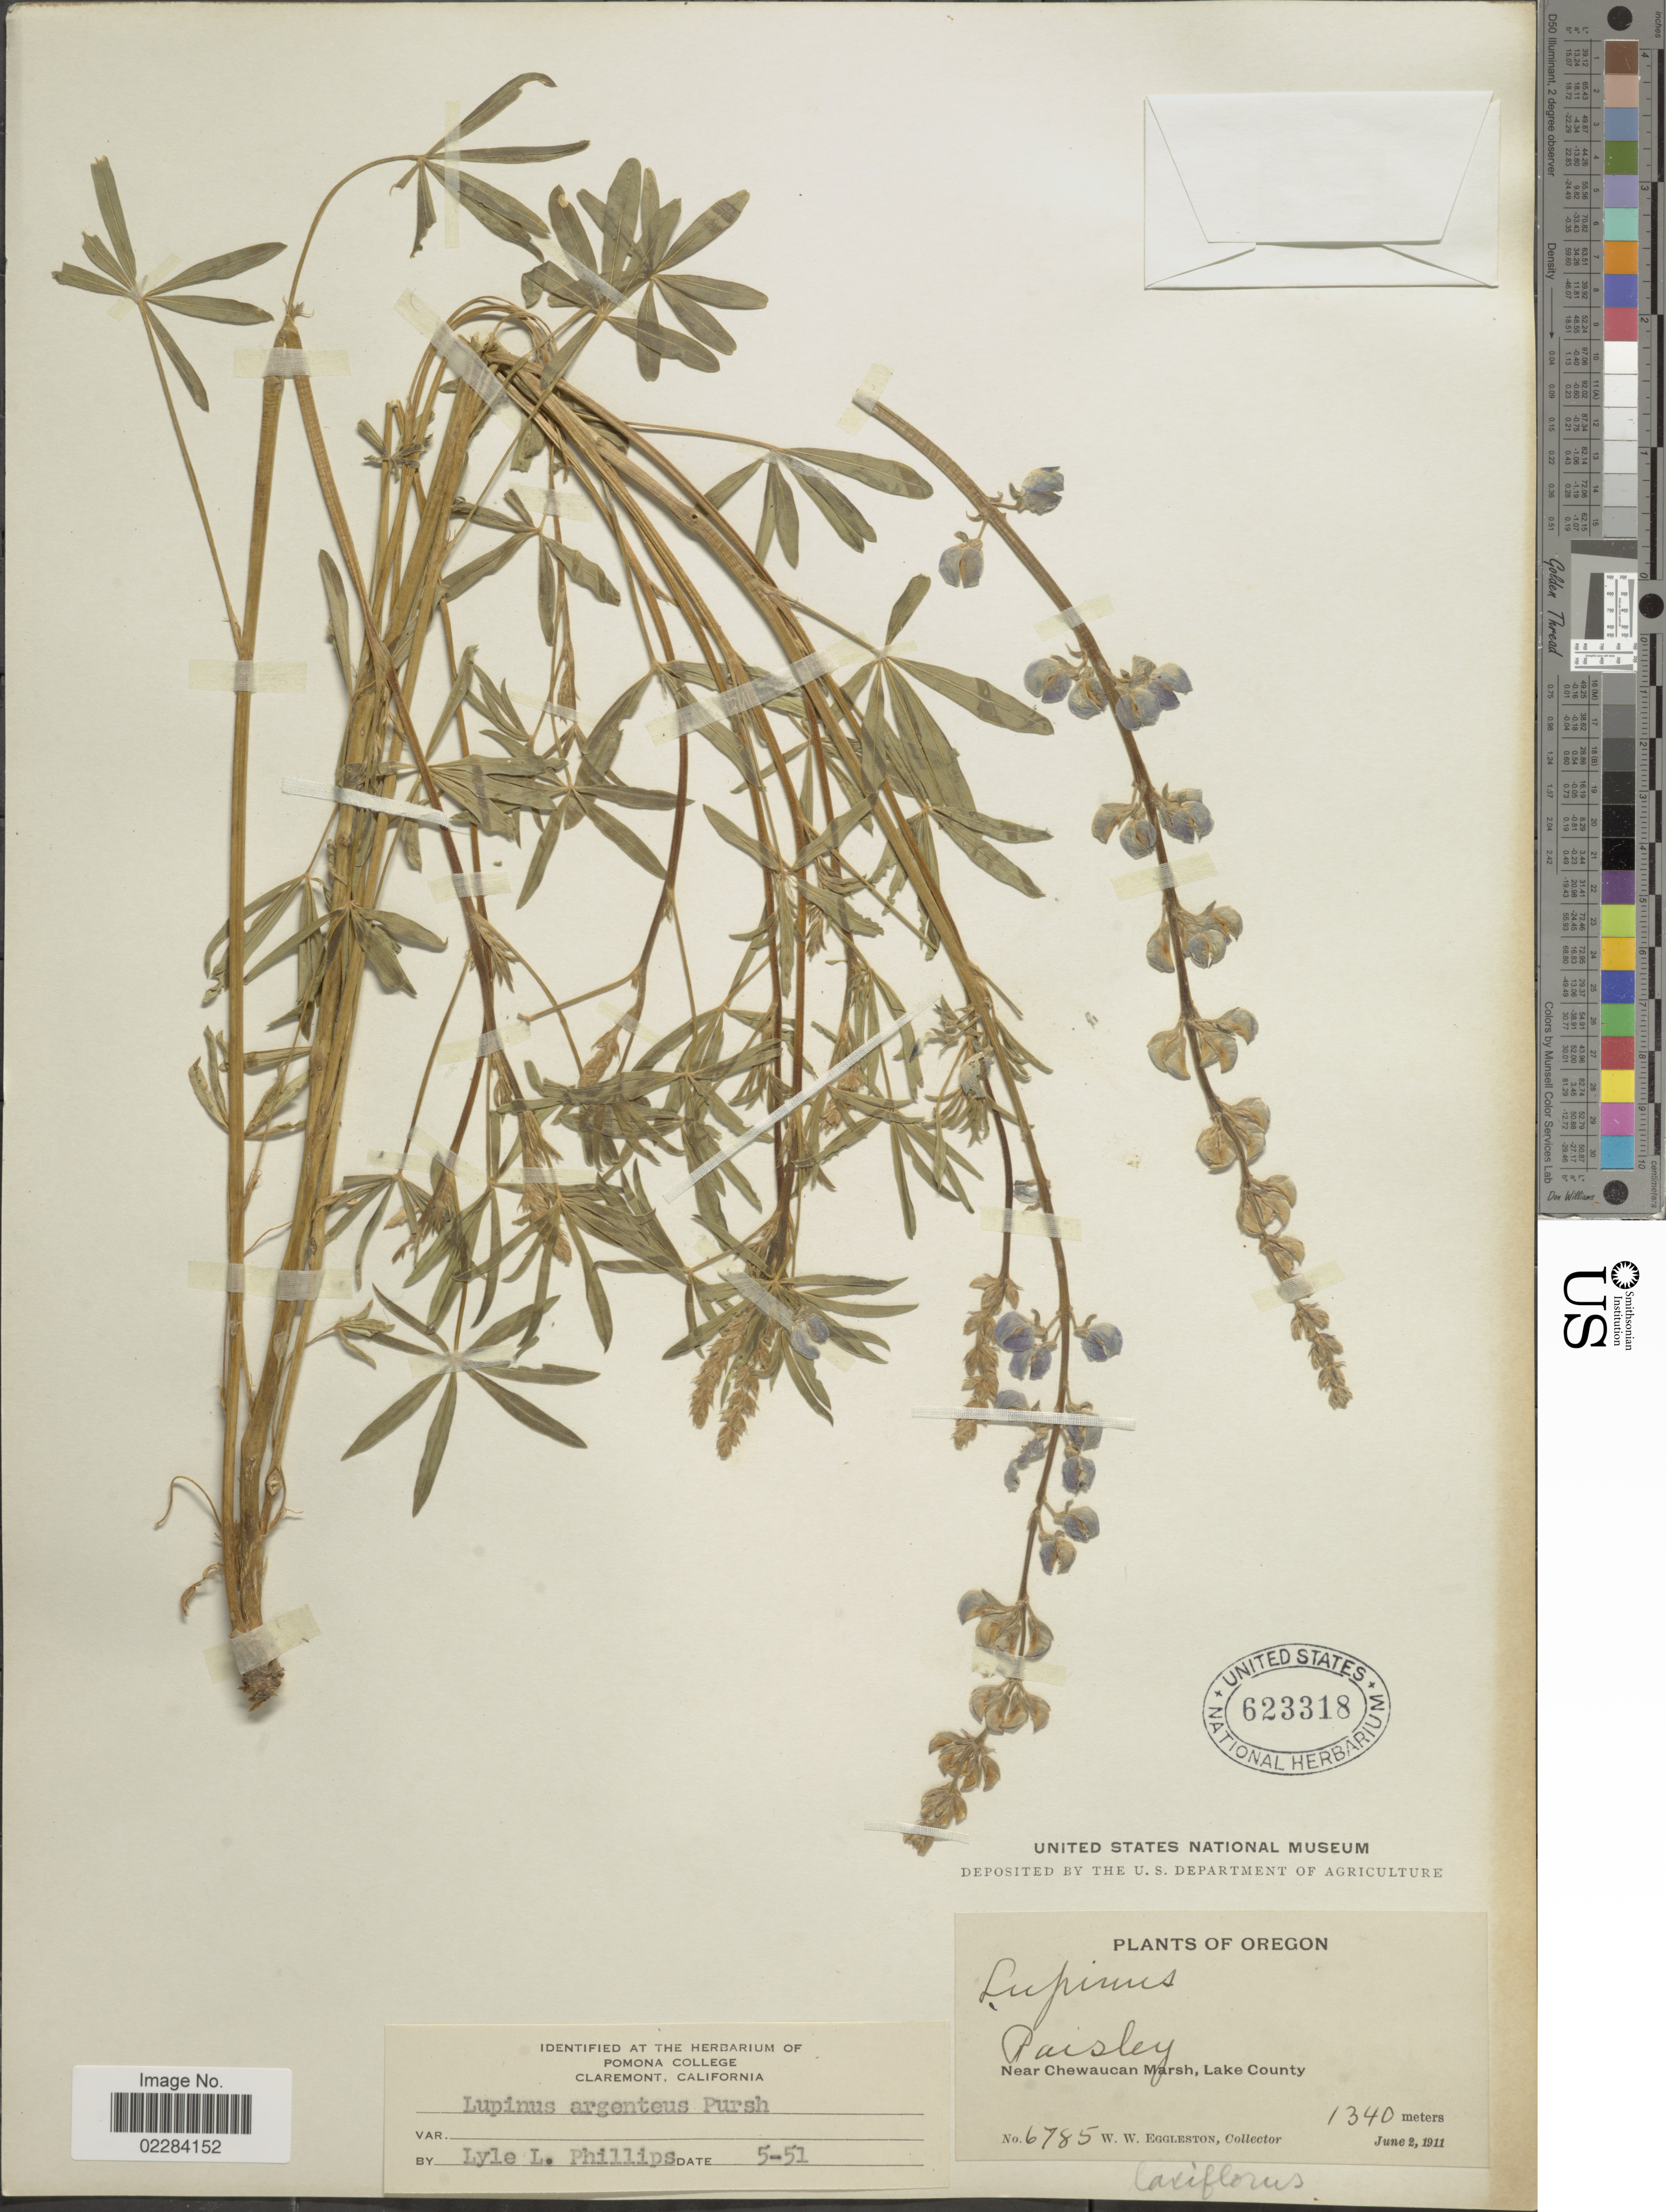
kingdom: Plantae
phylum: Tracheophyta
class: Magnoliopsida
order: Fabales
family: Fabaceae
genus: Lupinus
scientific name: Lupinus argenteus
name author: Pursh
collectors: W. W. Eggleston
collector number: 6785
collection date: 1911-06-02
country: United States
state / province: Oregon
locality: Paisley. Near Chewaucan Marsh, Lake County.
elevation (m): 1340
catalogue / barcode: US 623318